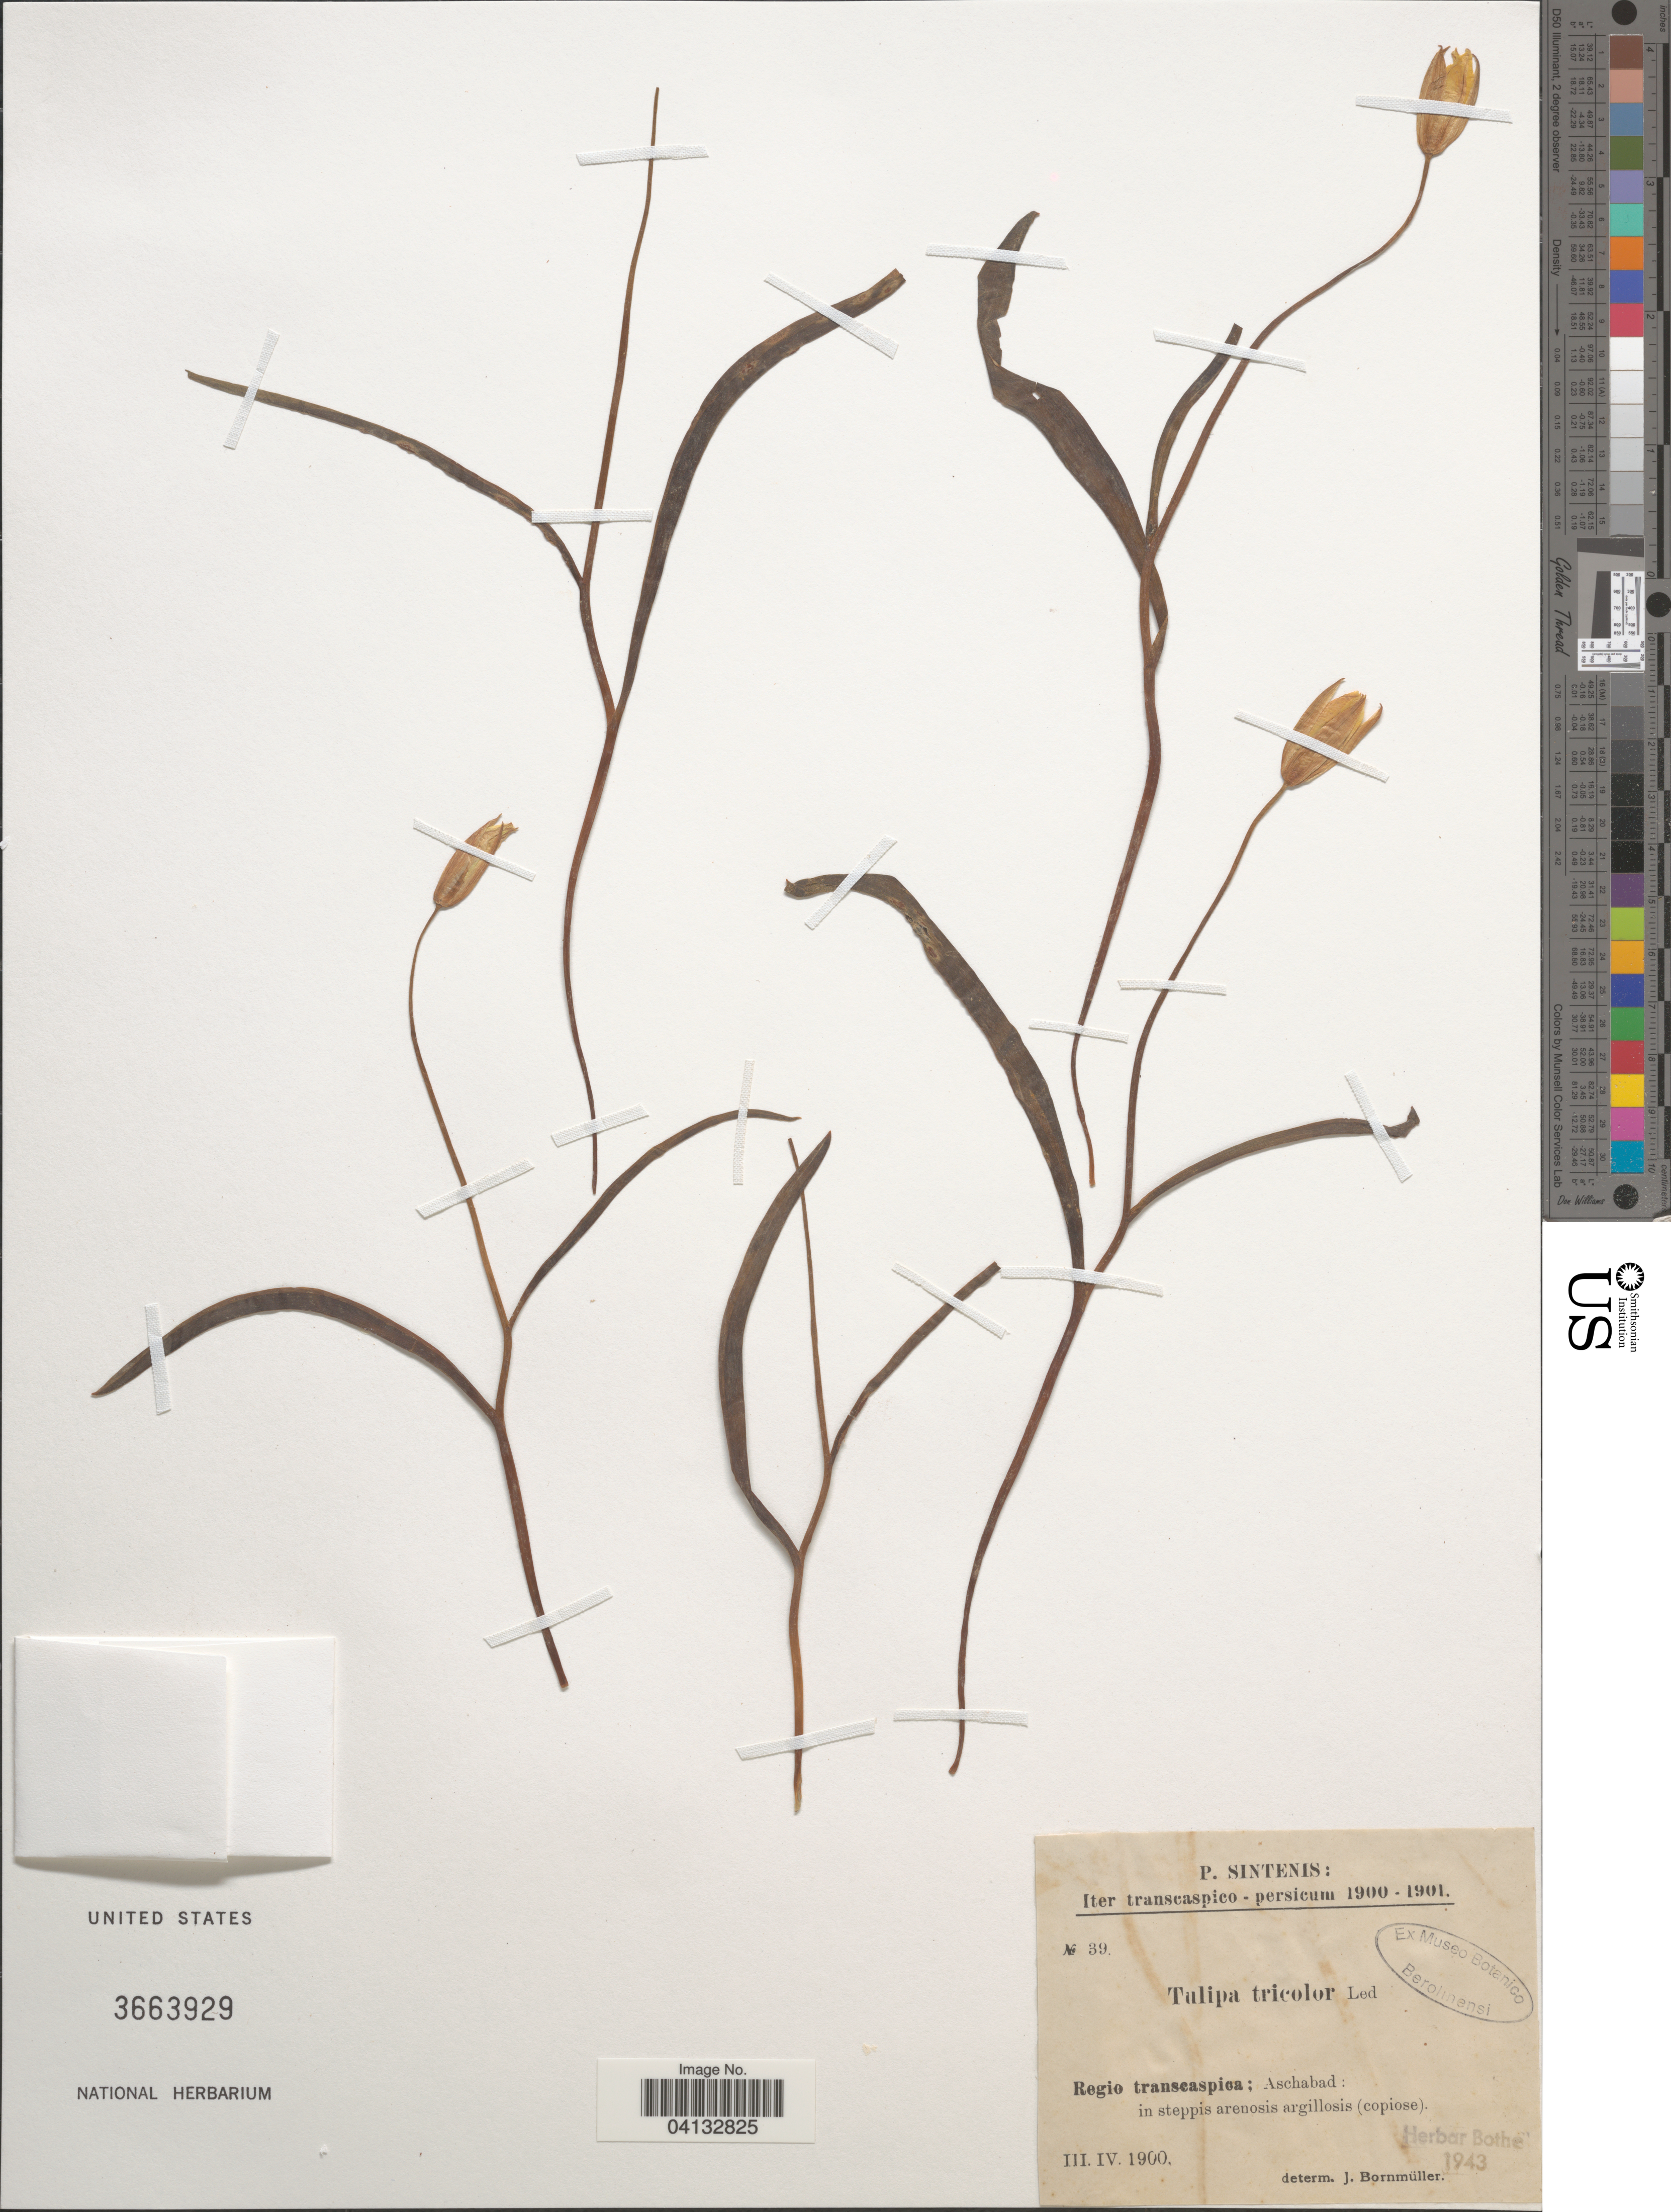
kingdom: Plantae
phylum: Tracheophyta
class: Liliopsida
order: Liliales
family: Liliaceae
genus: Tulipa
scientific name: Tulipa tricolor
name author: Ledeb.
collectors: P. Sintenis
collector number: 39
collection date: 1900-03/1900-04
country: Turkmenistan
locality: Iter transcaspico-persicum 1900-1901. Regio transcaspica; Aschabad: in steppis arenosis argillosis (copiose).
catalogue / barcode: US 3663929